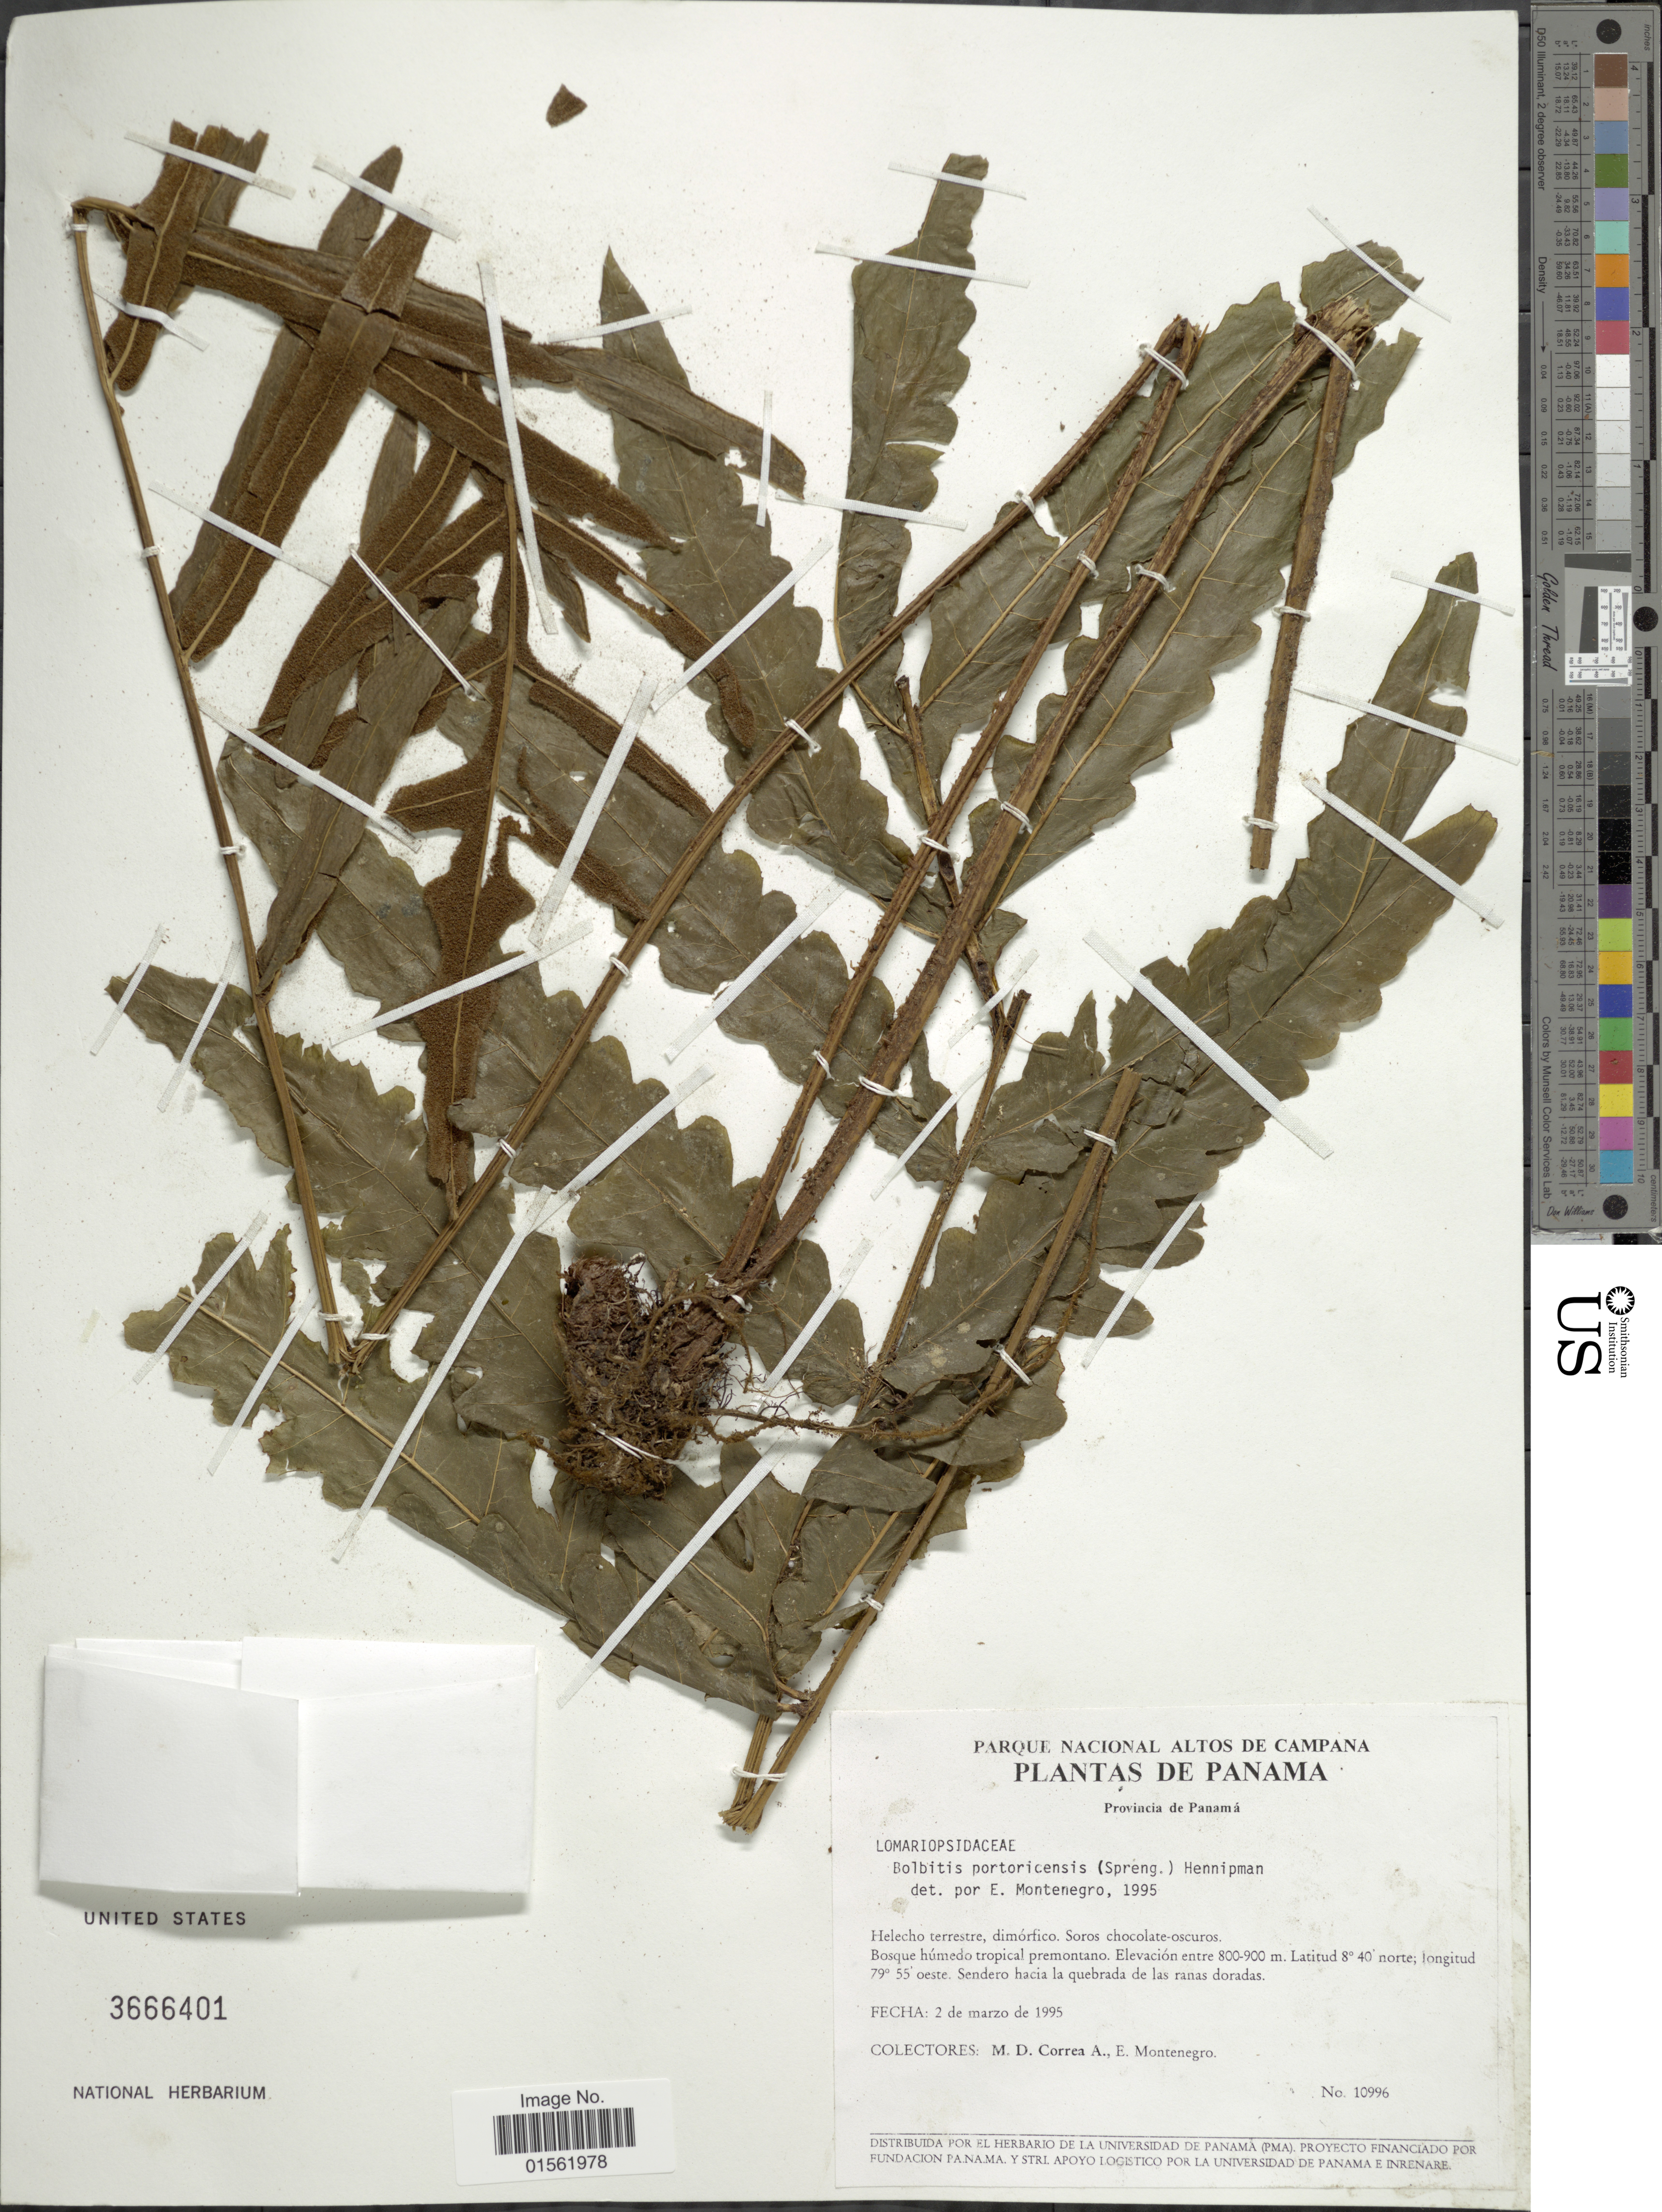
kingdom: Plantae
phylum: Tracheophyta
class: Polypodiopsida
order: Polypodiales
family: Dryopteridaceae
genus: Bolbitis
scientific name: Bolbitis portoricensis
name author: (Spreng.) Hennipman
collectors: M. D. Corrêa-A. & E. Montenegro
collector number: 10996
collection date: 1995-03-02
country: Panama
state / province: Panamá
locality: Bosque húmedo tropical premontano. Sendero hacia la quebrada de las ranas doradas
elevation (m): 800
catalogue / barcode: US 3666401